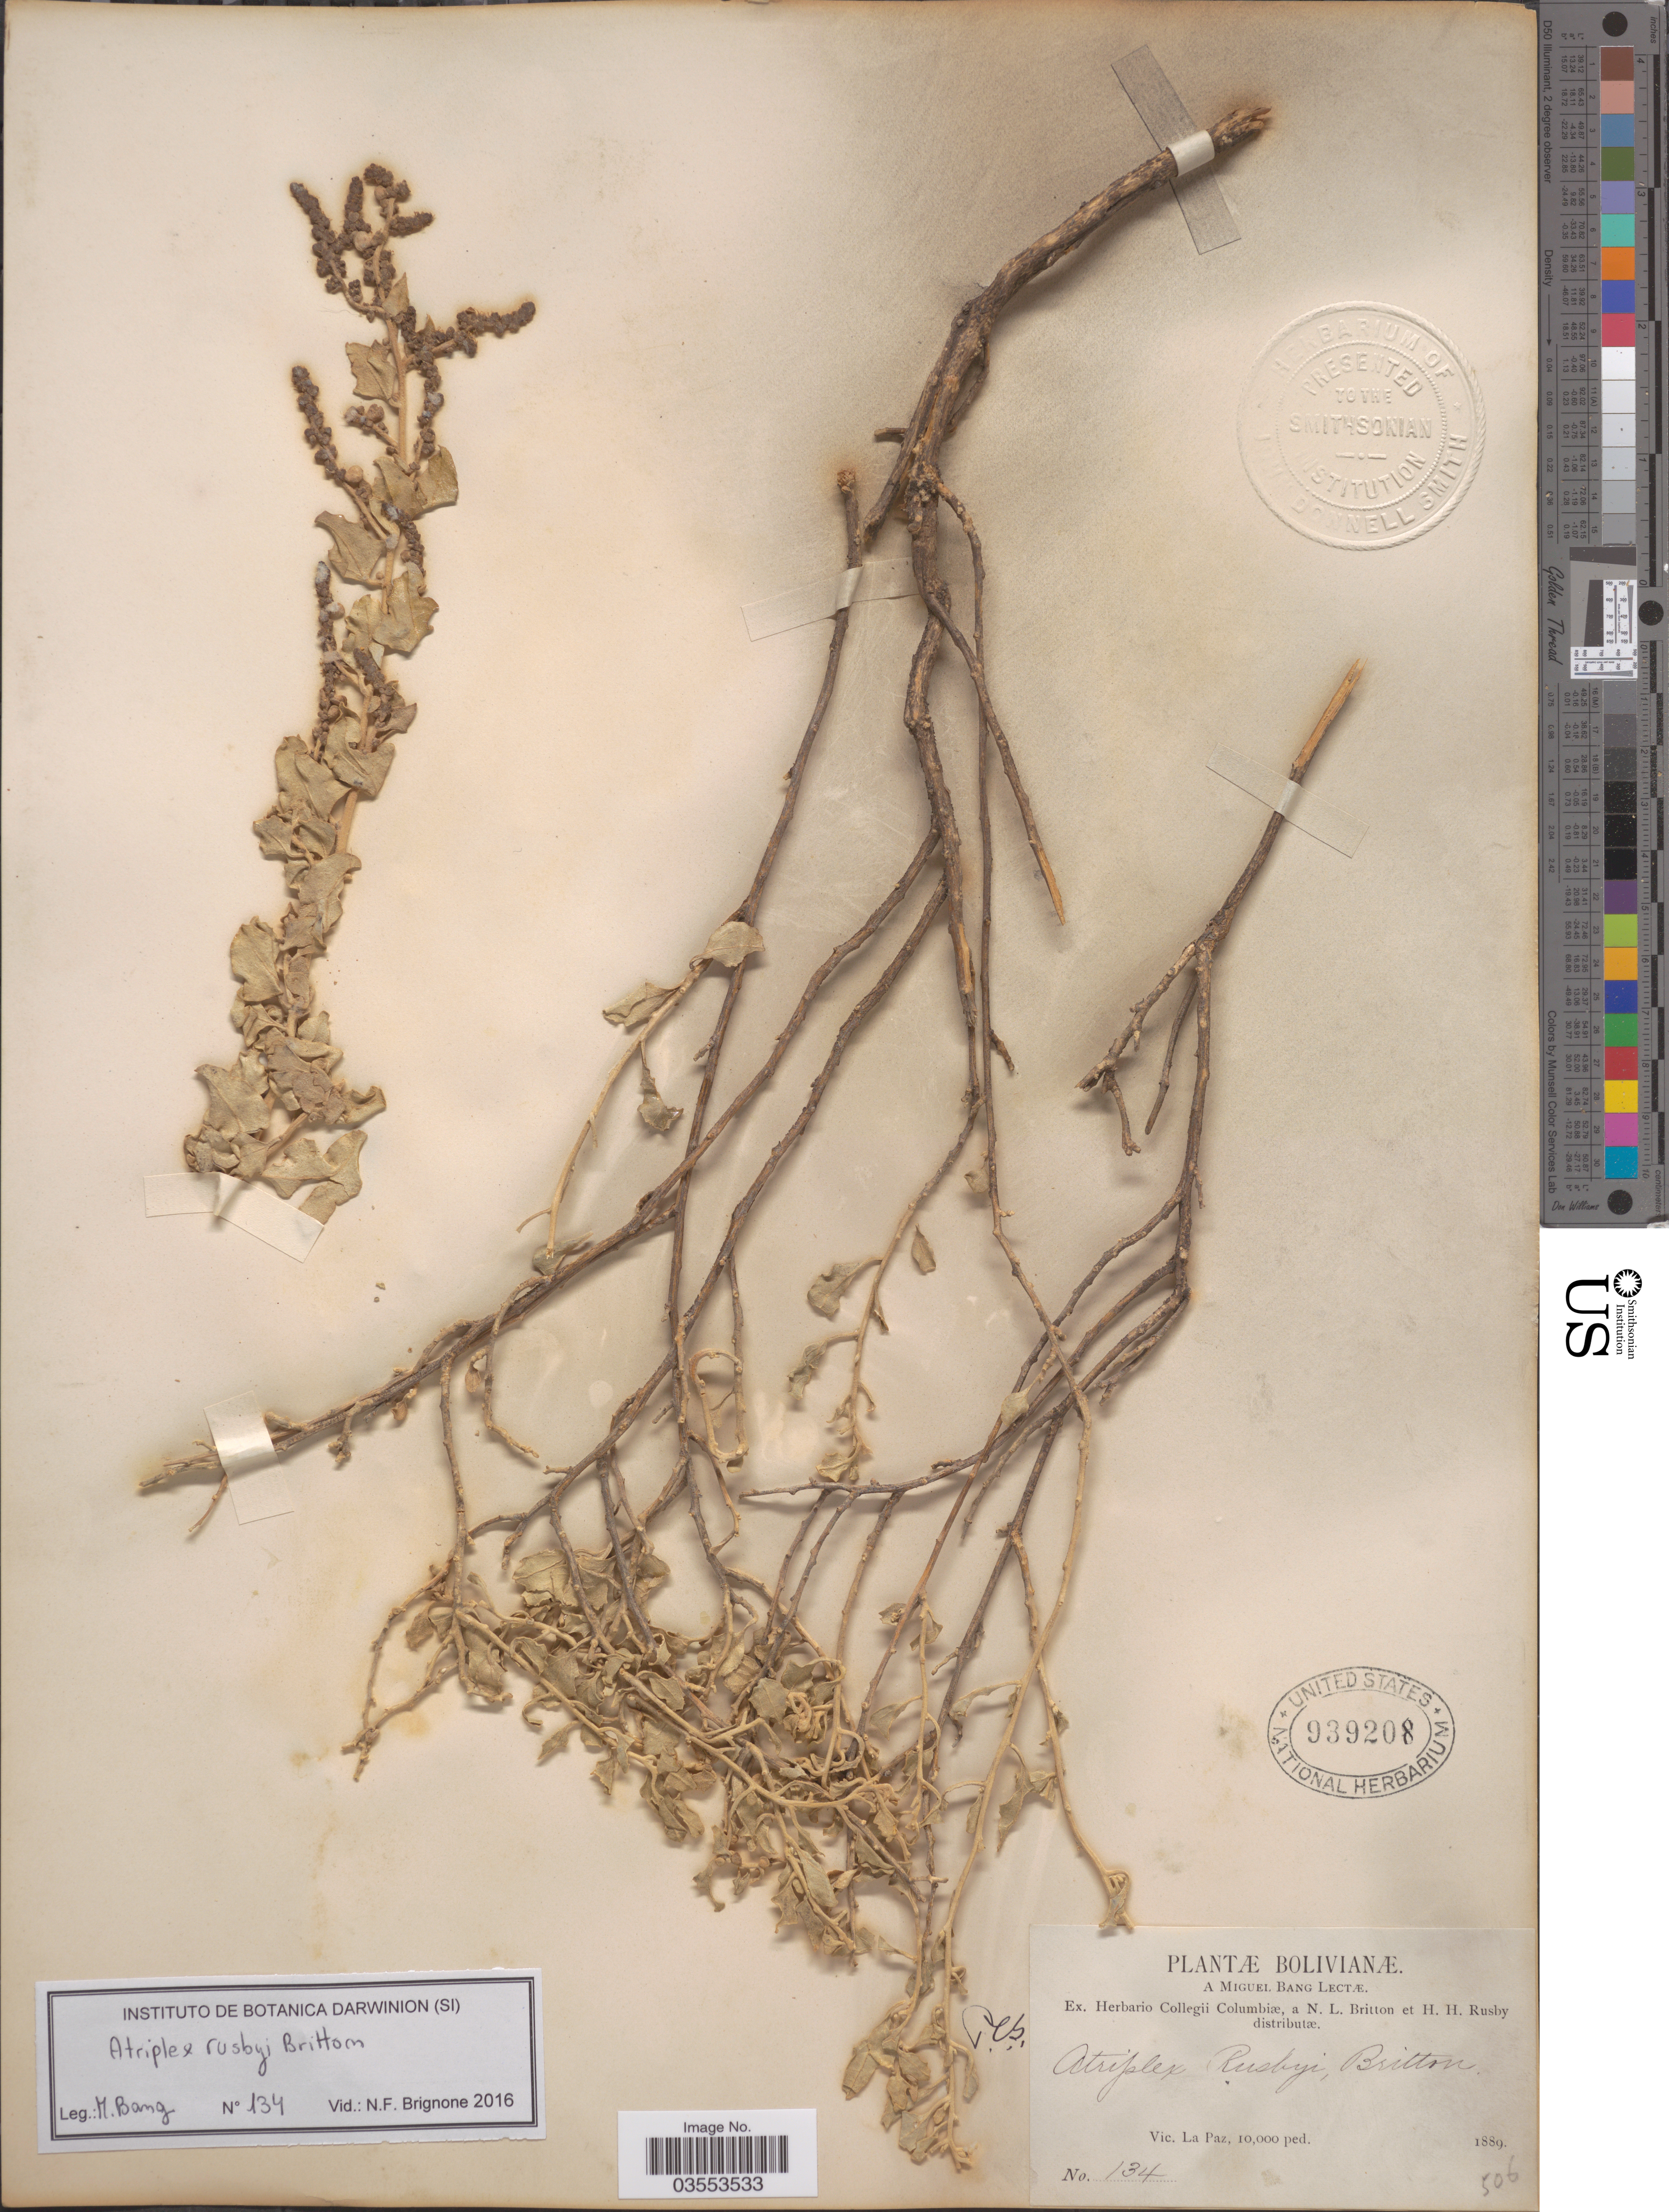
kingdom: Plantae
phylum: Tracheophyta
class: Magnoliopsida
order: Caryophyllales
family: Amaranthaceae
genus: Atriplex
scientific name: Atriplex rusbyi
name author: Britton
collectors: M. Bang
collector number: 134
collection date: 1889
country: Bolivia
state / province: La Paz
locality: Vic. La Paz.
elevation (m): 3048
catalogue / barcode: US 939208